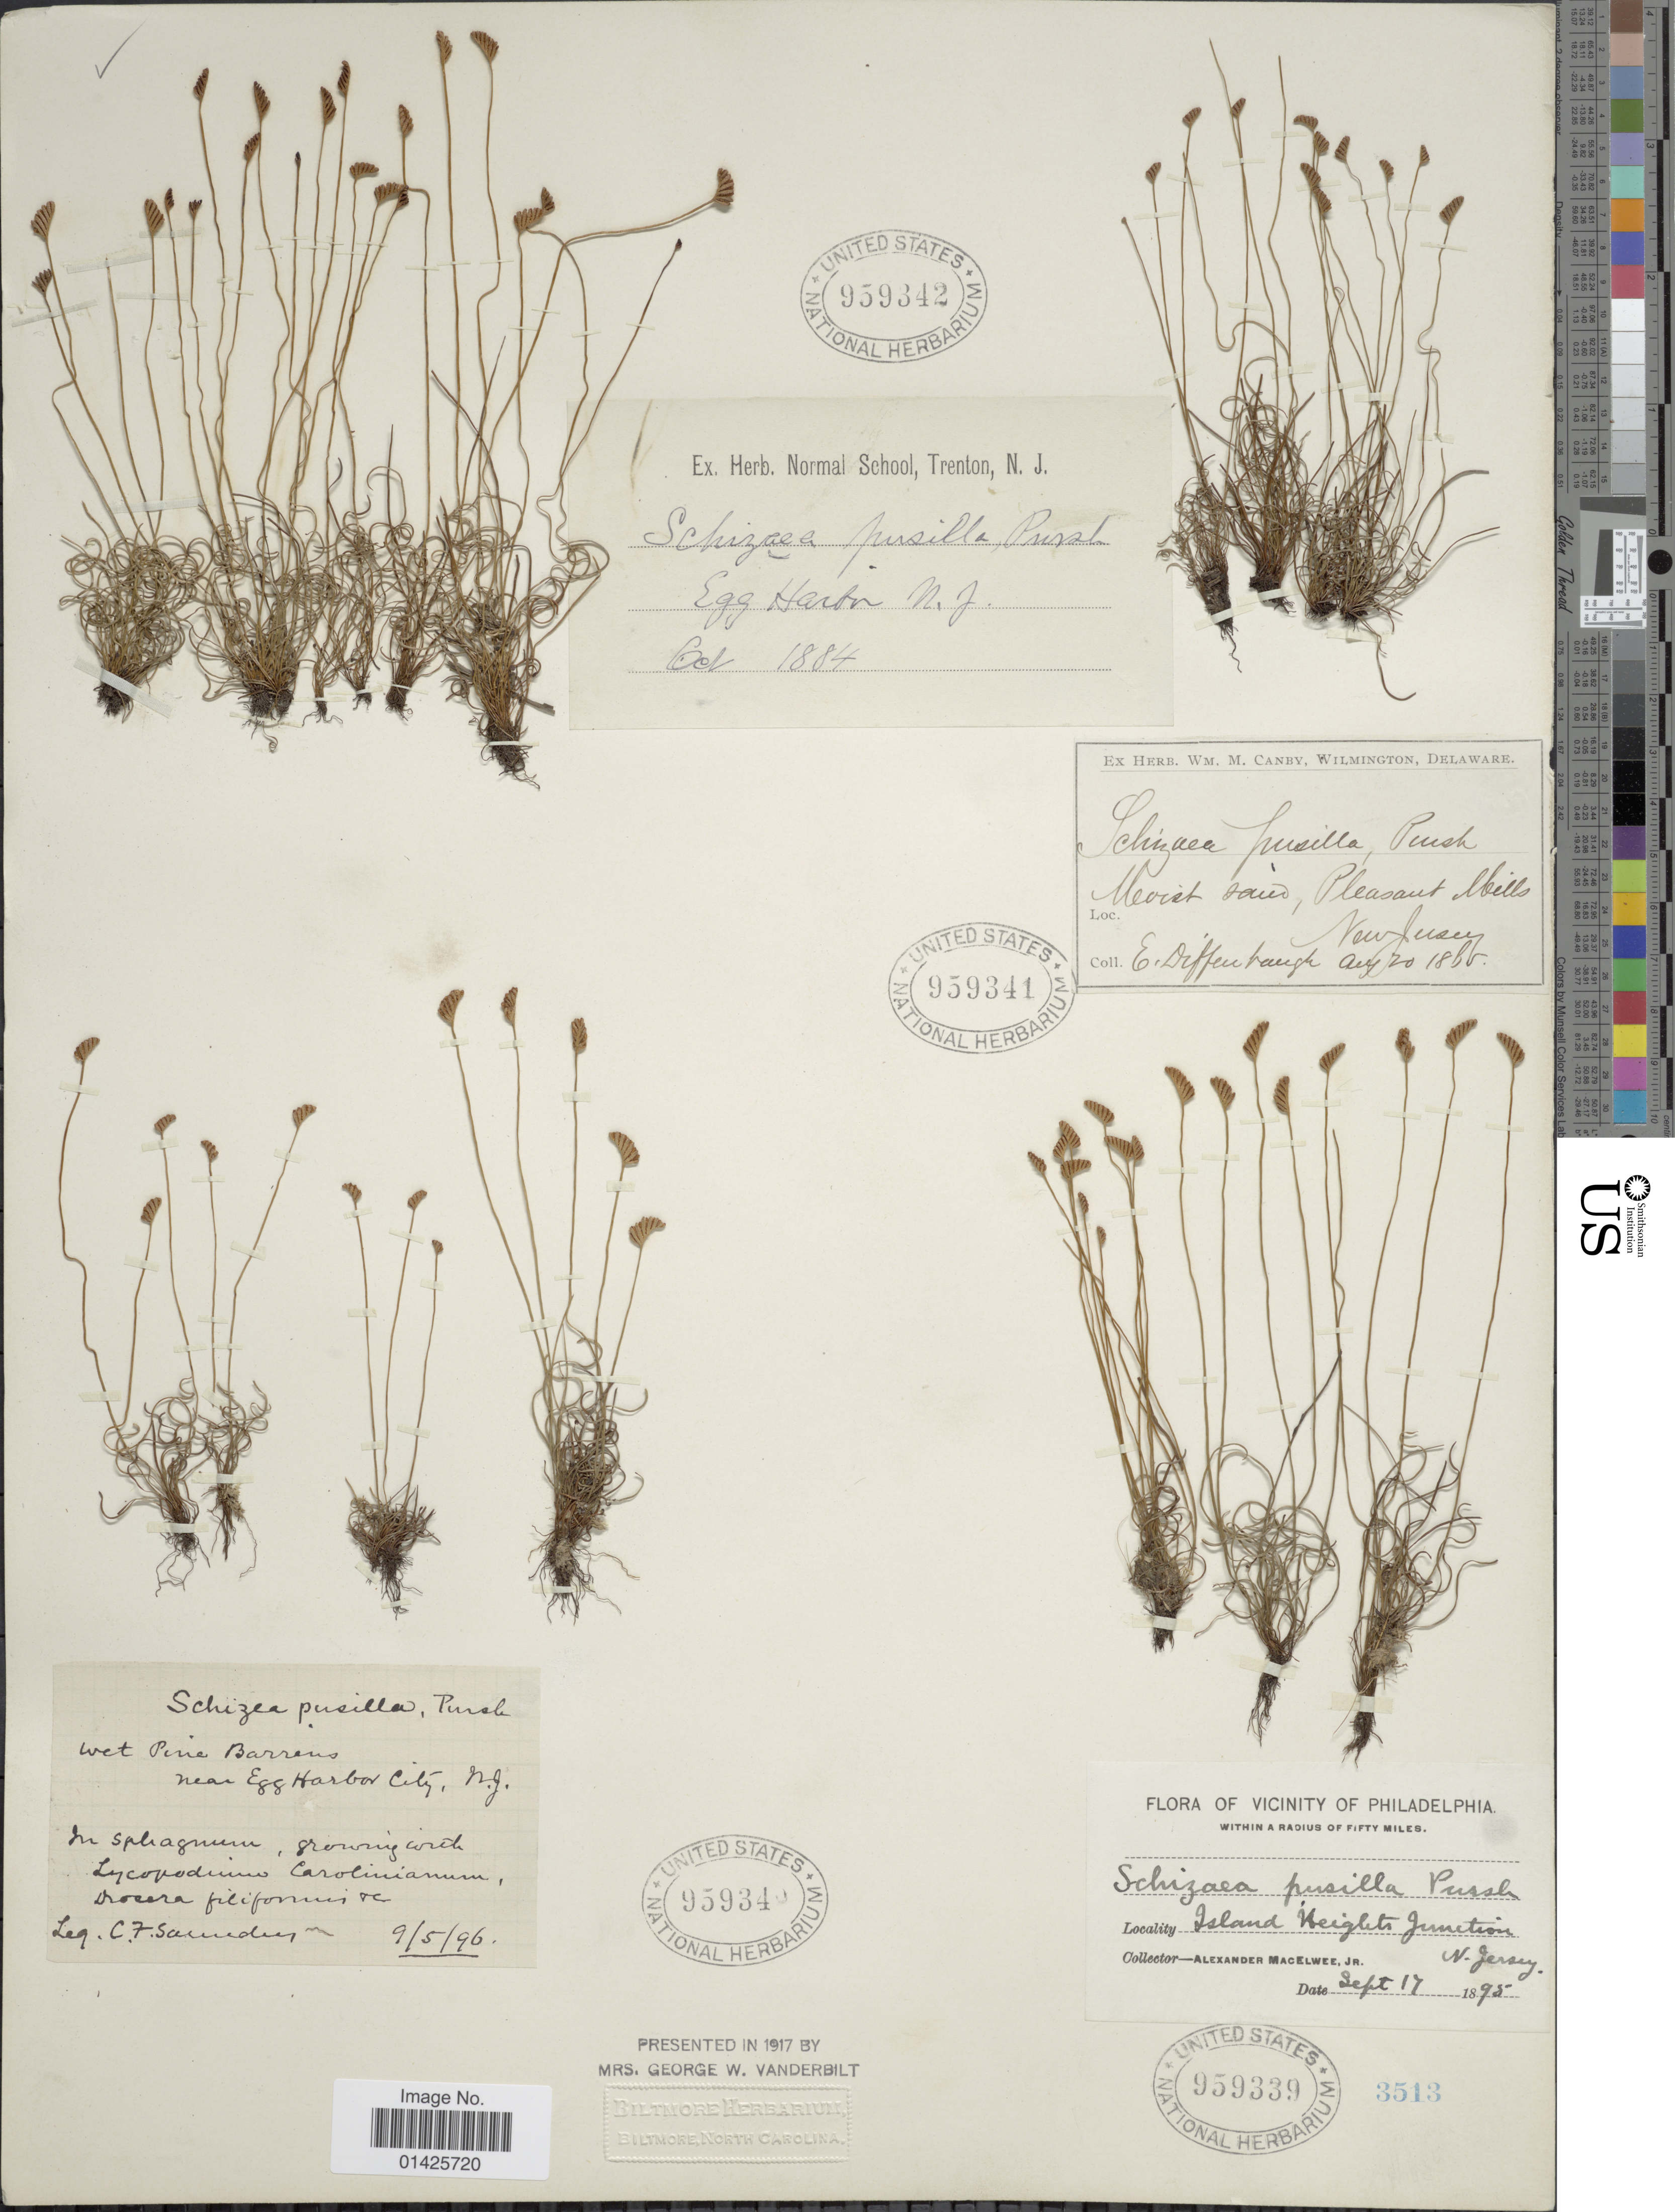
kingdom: Plantae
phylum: Tracheophyta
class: Polypodiopsida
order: Schizaeales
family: Schizaeaceae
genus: Schizaea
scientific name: Schizaea pusilla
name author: Pursh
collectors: E. Diffenbaugh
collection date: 1885-08-20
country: United States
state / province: New Jersey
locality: Moist sand, Pleasant Mills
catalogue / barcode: US 959341-2